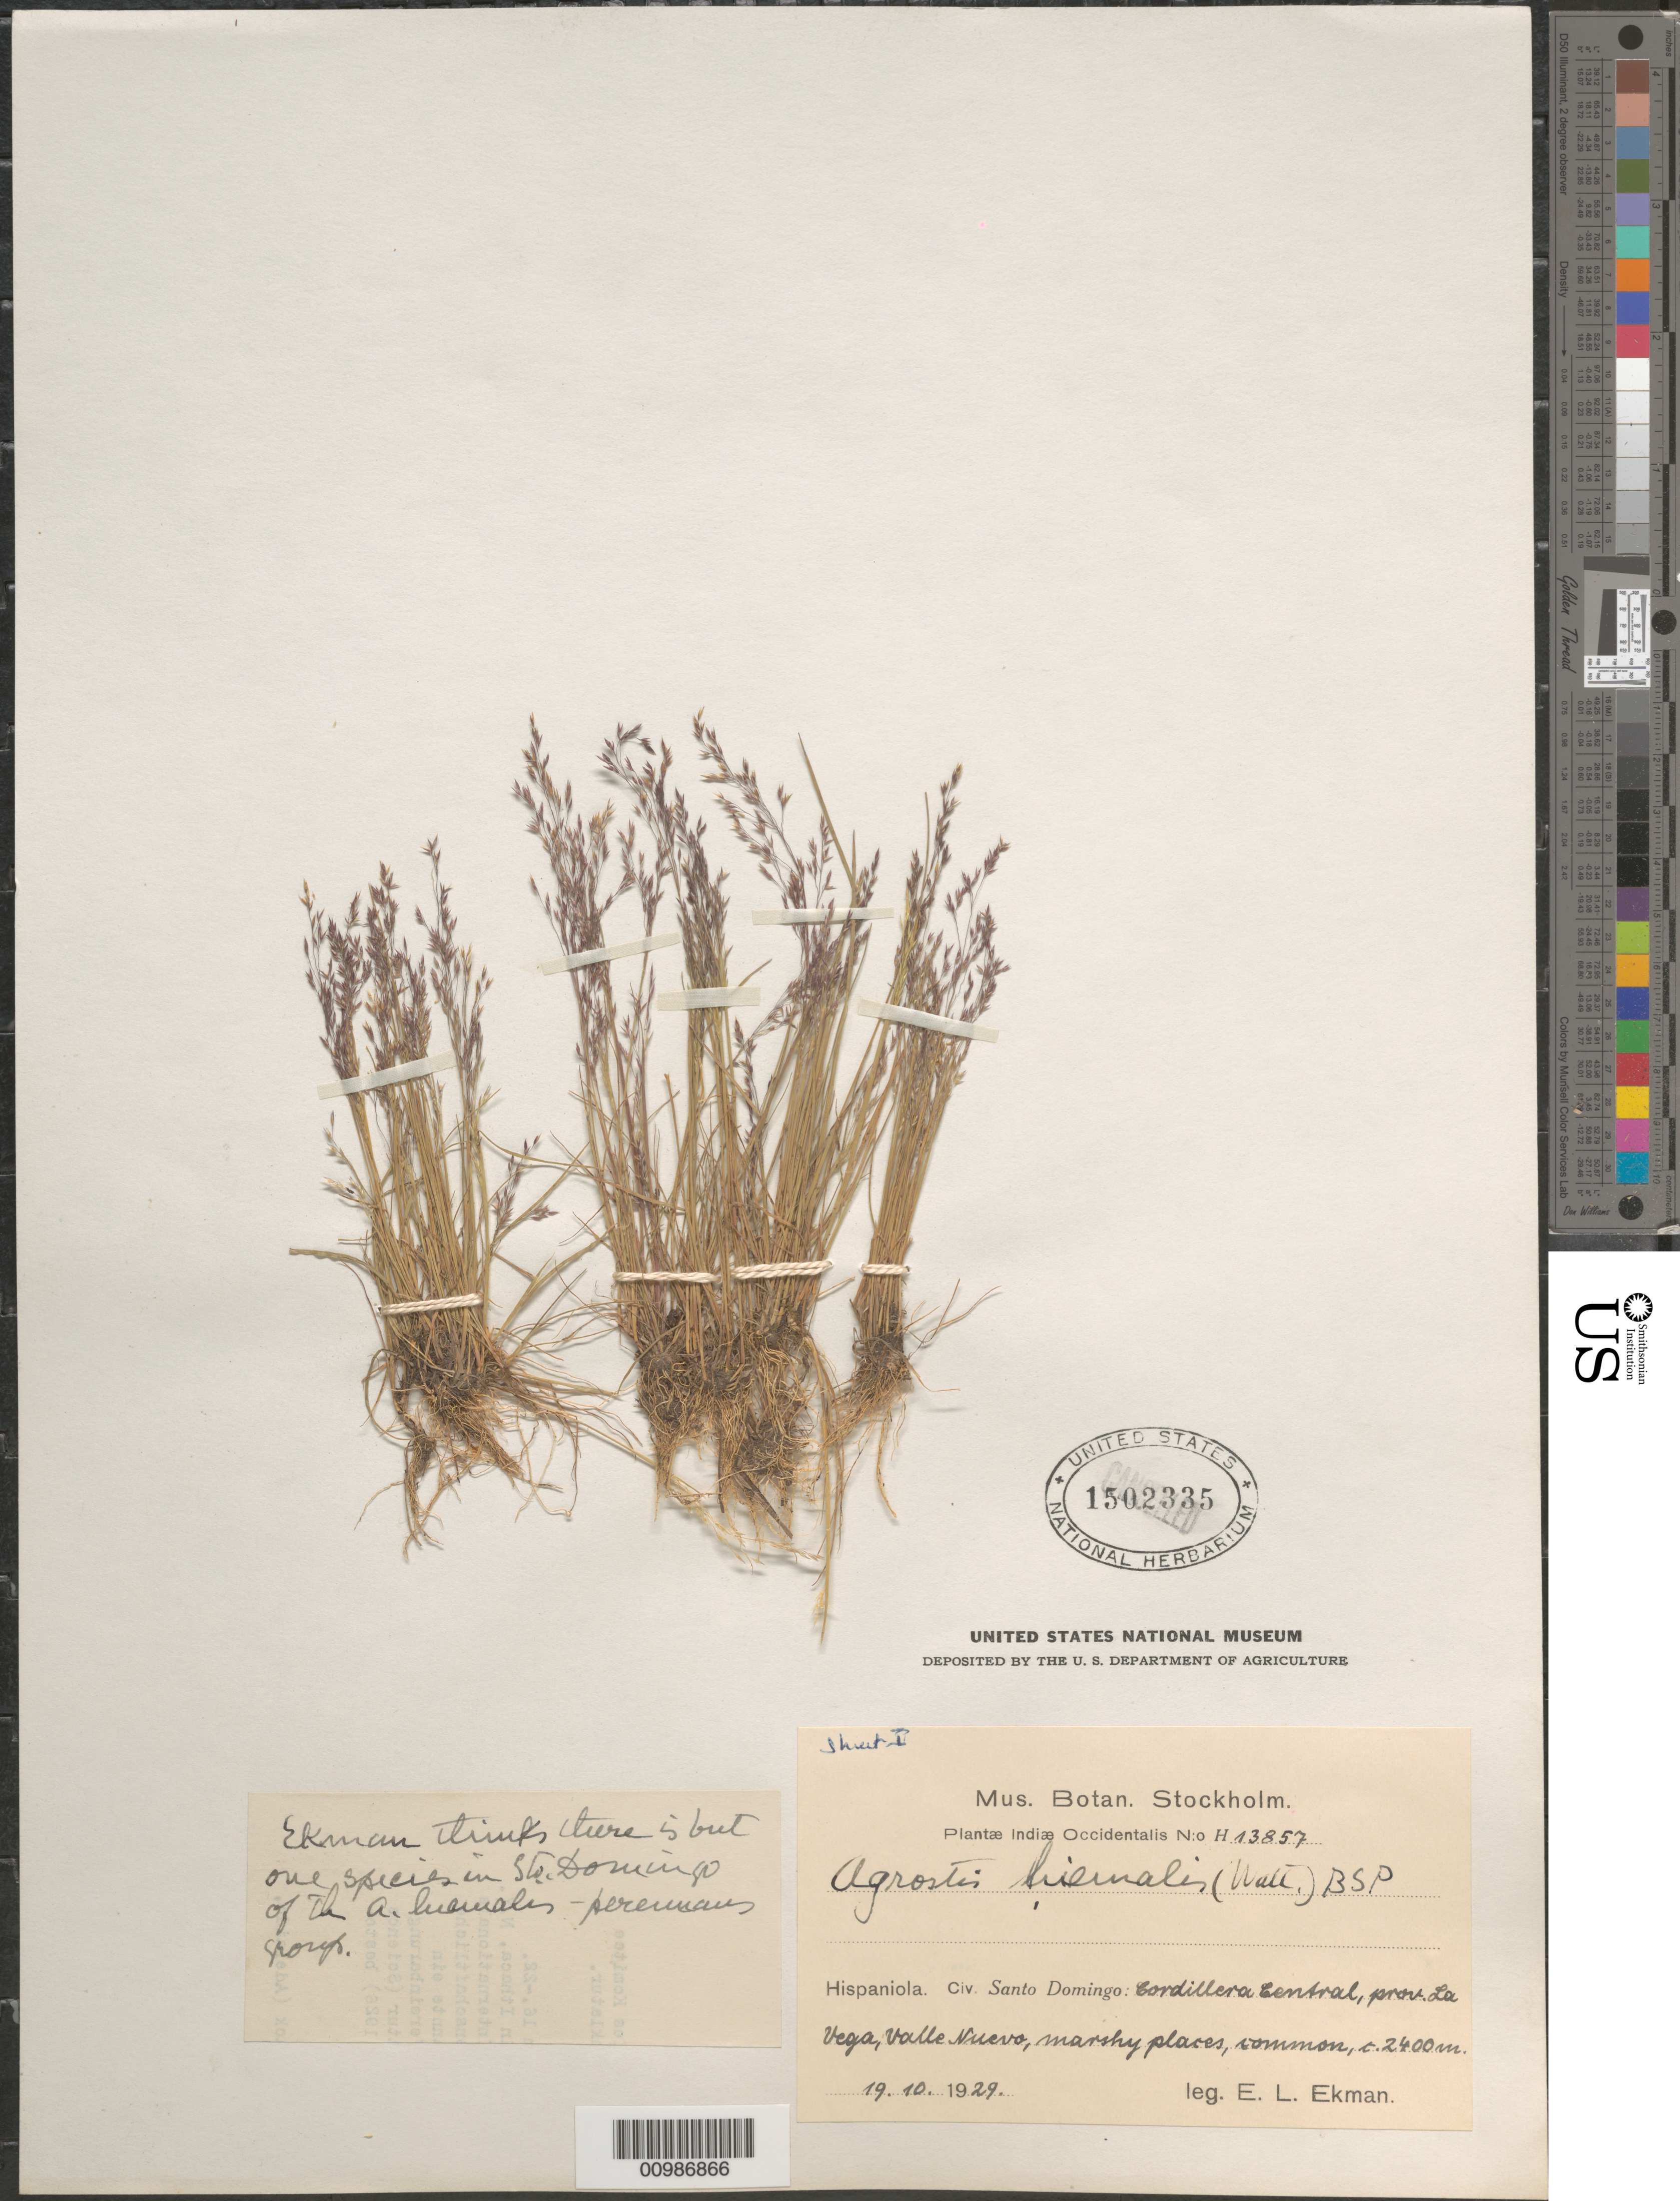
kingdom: Plantae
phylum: Tracheophyta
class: Liliopsida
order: Poales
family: Poaceae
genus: Agrostis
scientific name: Agrostis hyemalis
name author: (Walter) Britton et al.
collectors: E. L. Ekman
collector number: H 13857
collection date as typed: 19 Oct 1929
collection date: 1929-10-19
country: Dominican Republic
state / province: La Vega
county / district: Santo Domingo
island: Hispaniola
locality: Cordillera Central, Valle Nuevo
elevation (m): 2400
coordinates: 0 N, 0 E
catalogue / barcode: US 1502335